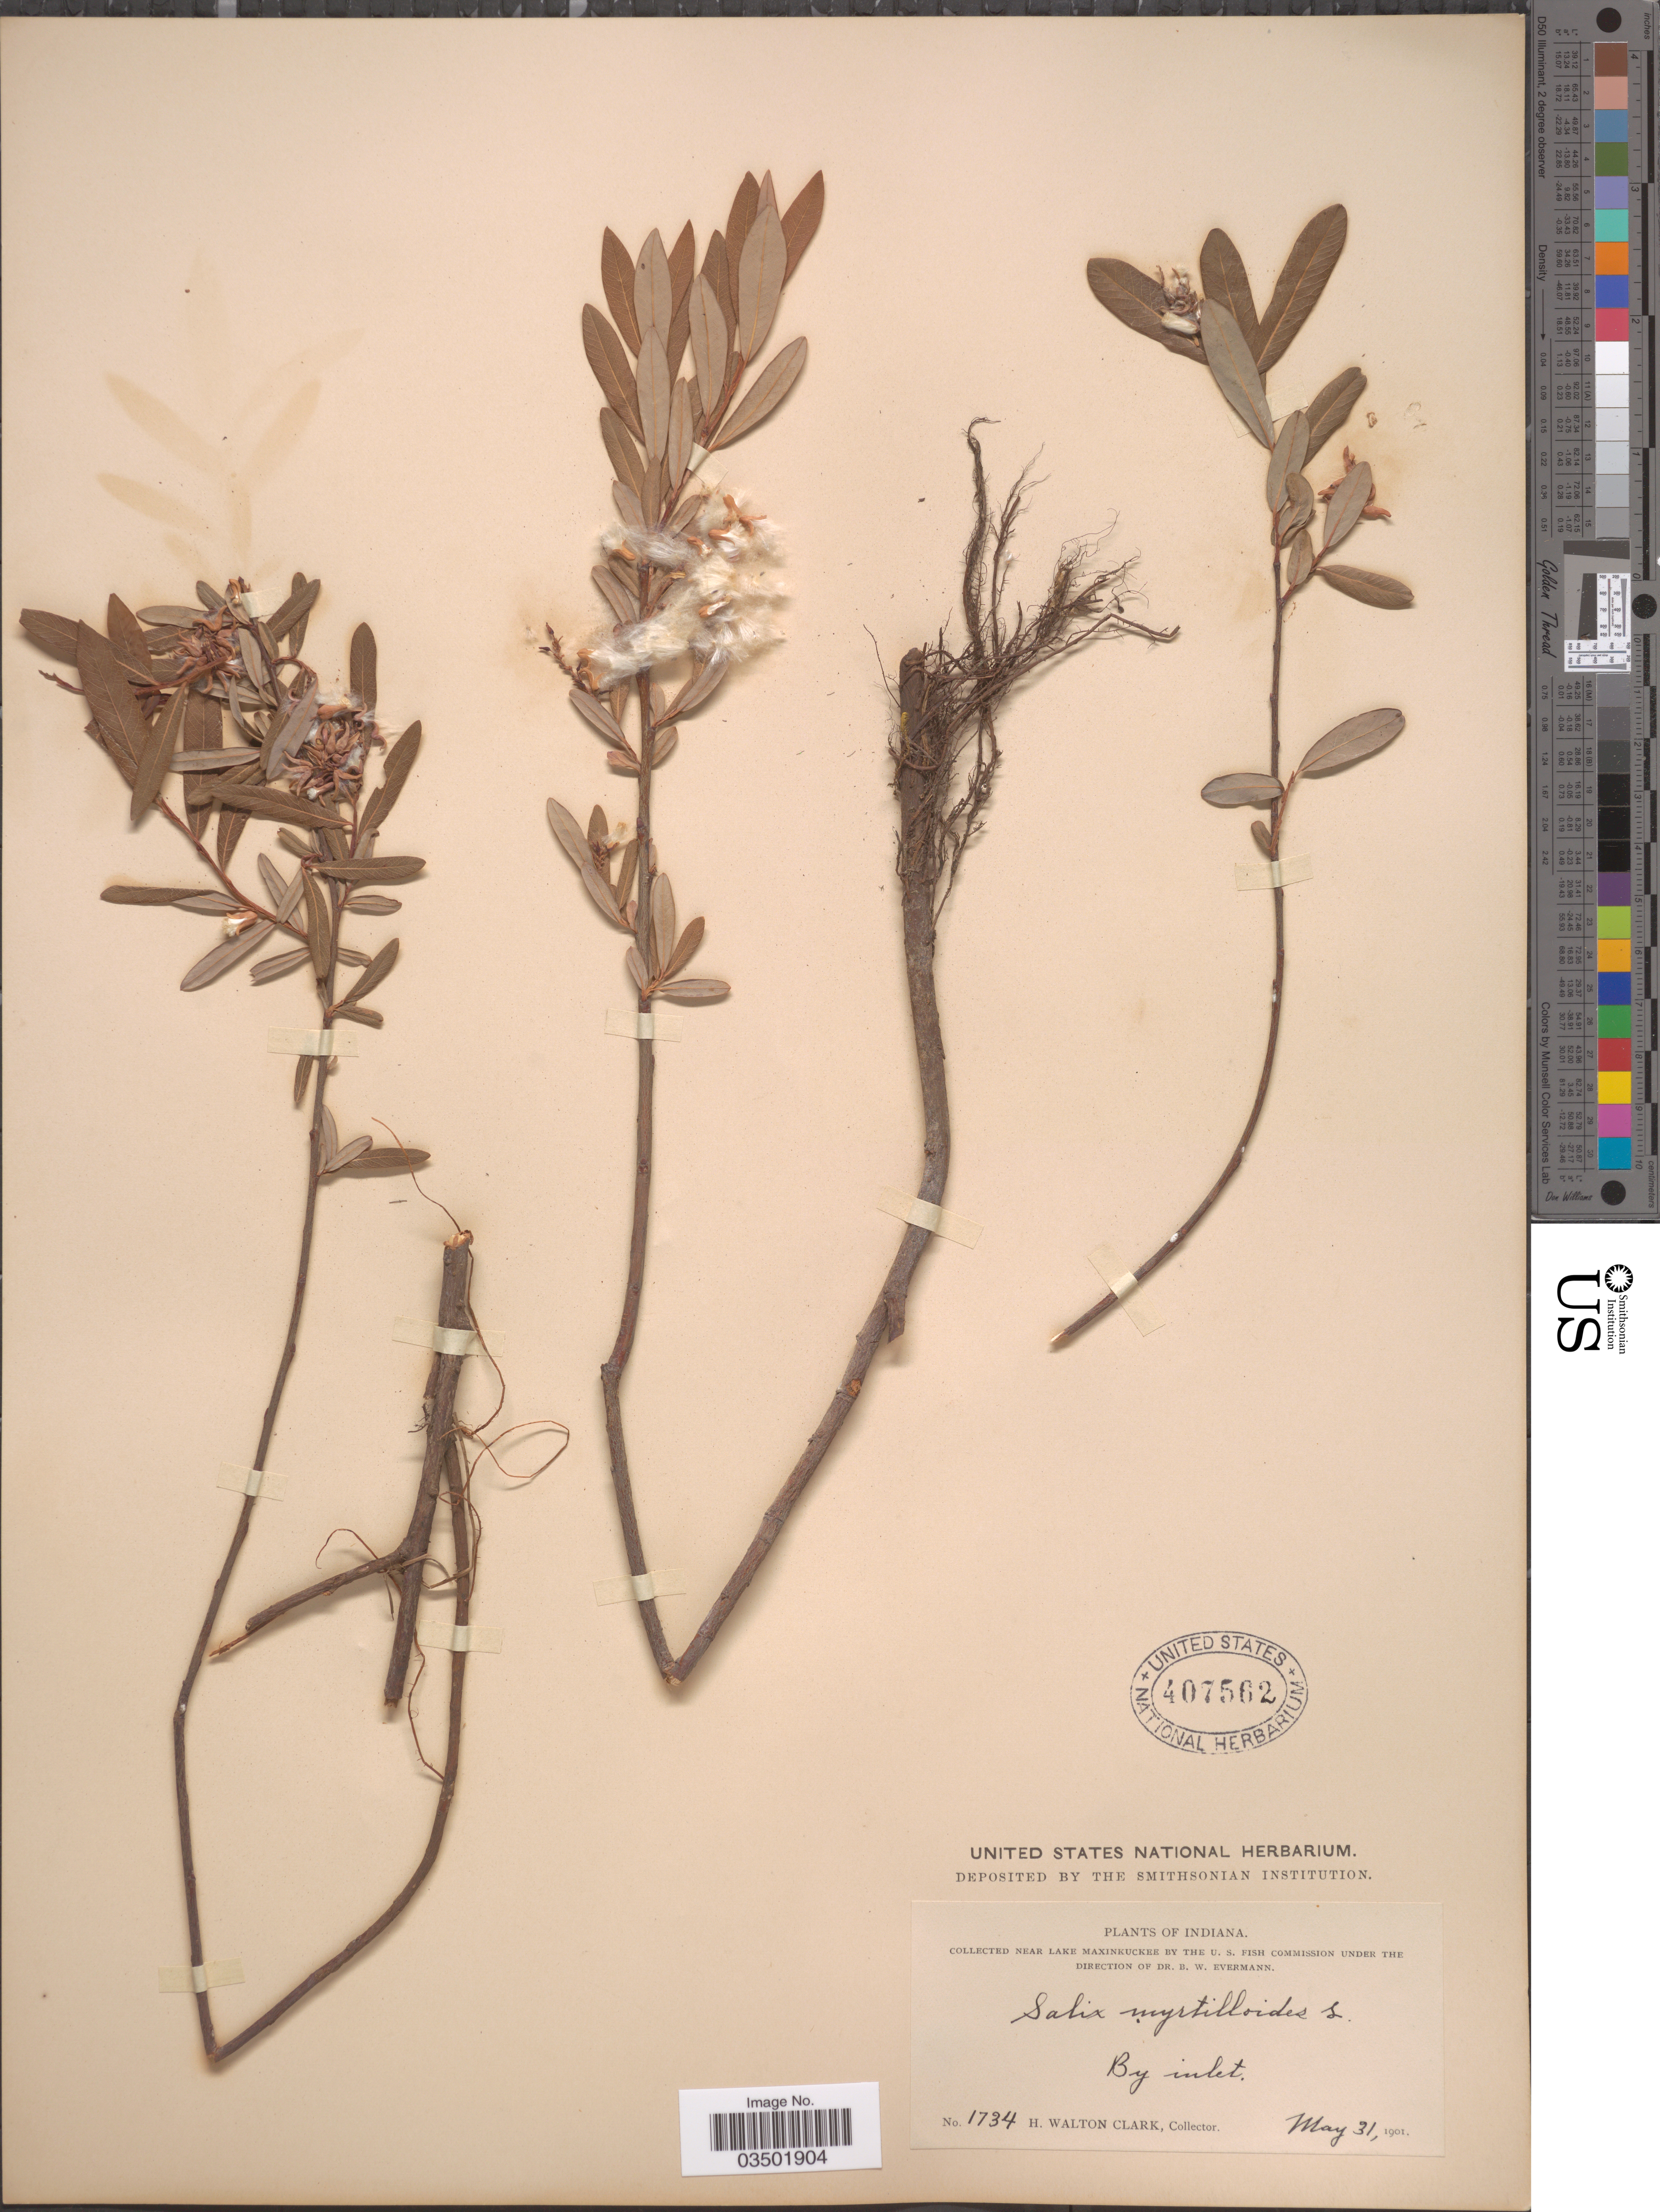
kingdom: Plantae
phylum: Tracheophyta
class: Magnoliopsida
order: Malpighiales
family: Salicaceae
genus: Salix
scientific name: Salix pedicellaris var. hypoglauca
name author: Fernald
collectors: H. W. Clark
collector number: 1734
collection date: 1901-05-31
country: United States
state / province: Indiana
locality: Near Lake Maxinkuckee. By inlet.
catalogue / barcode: US 407562